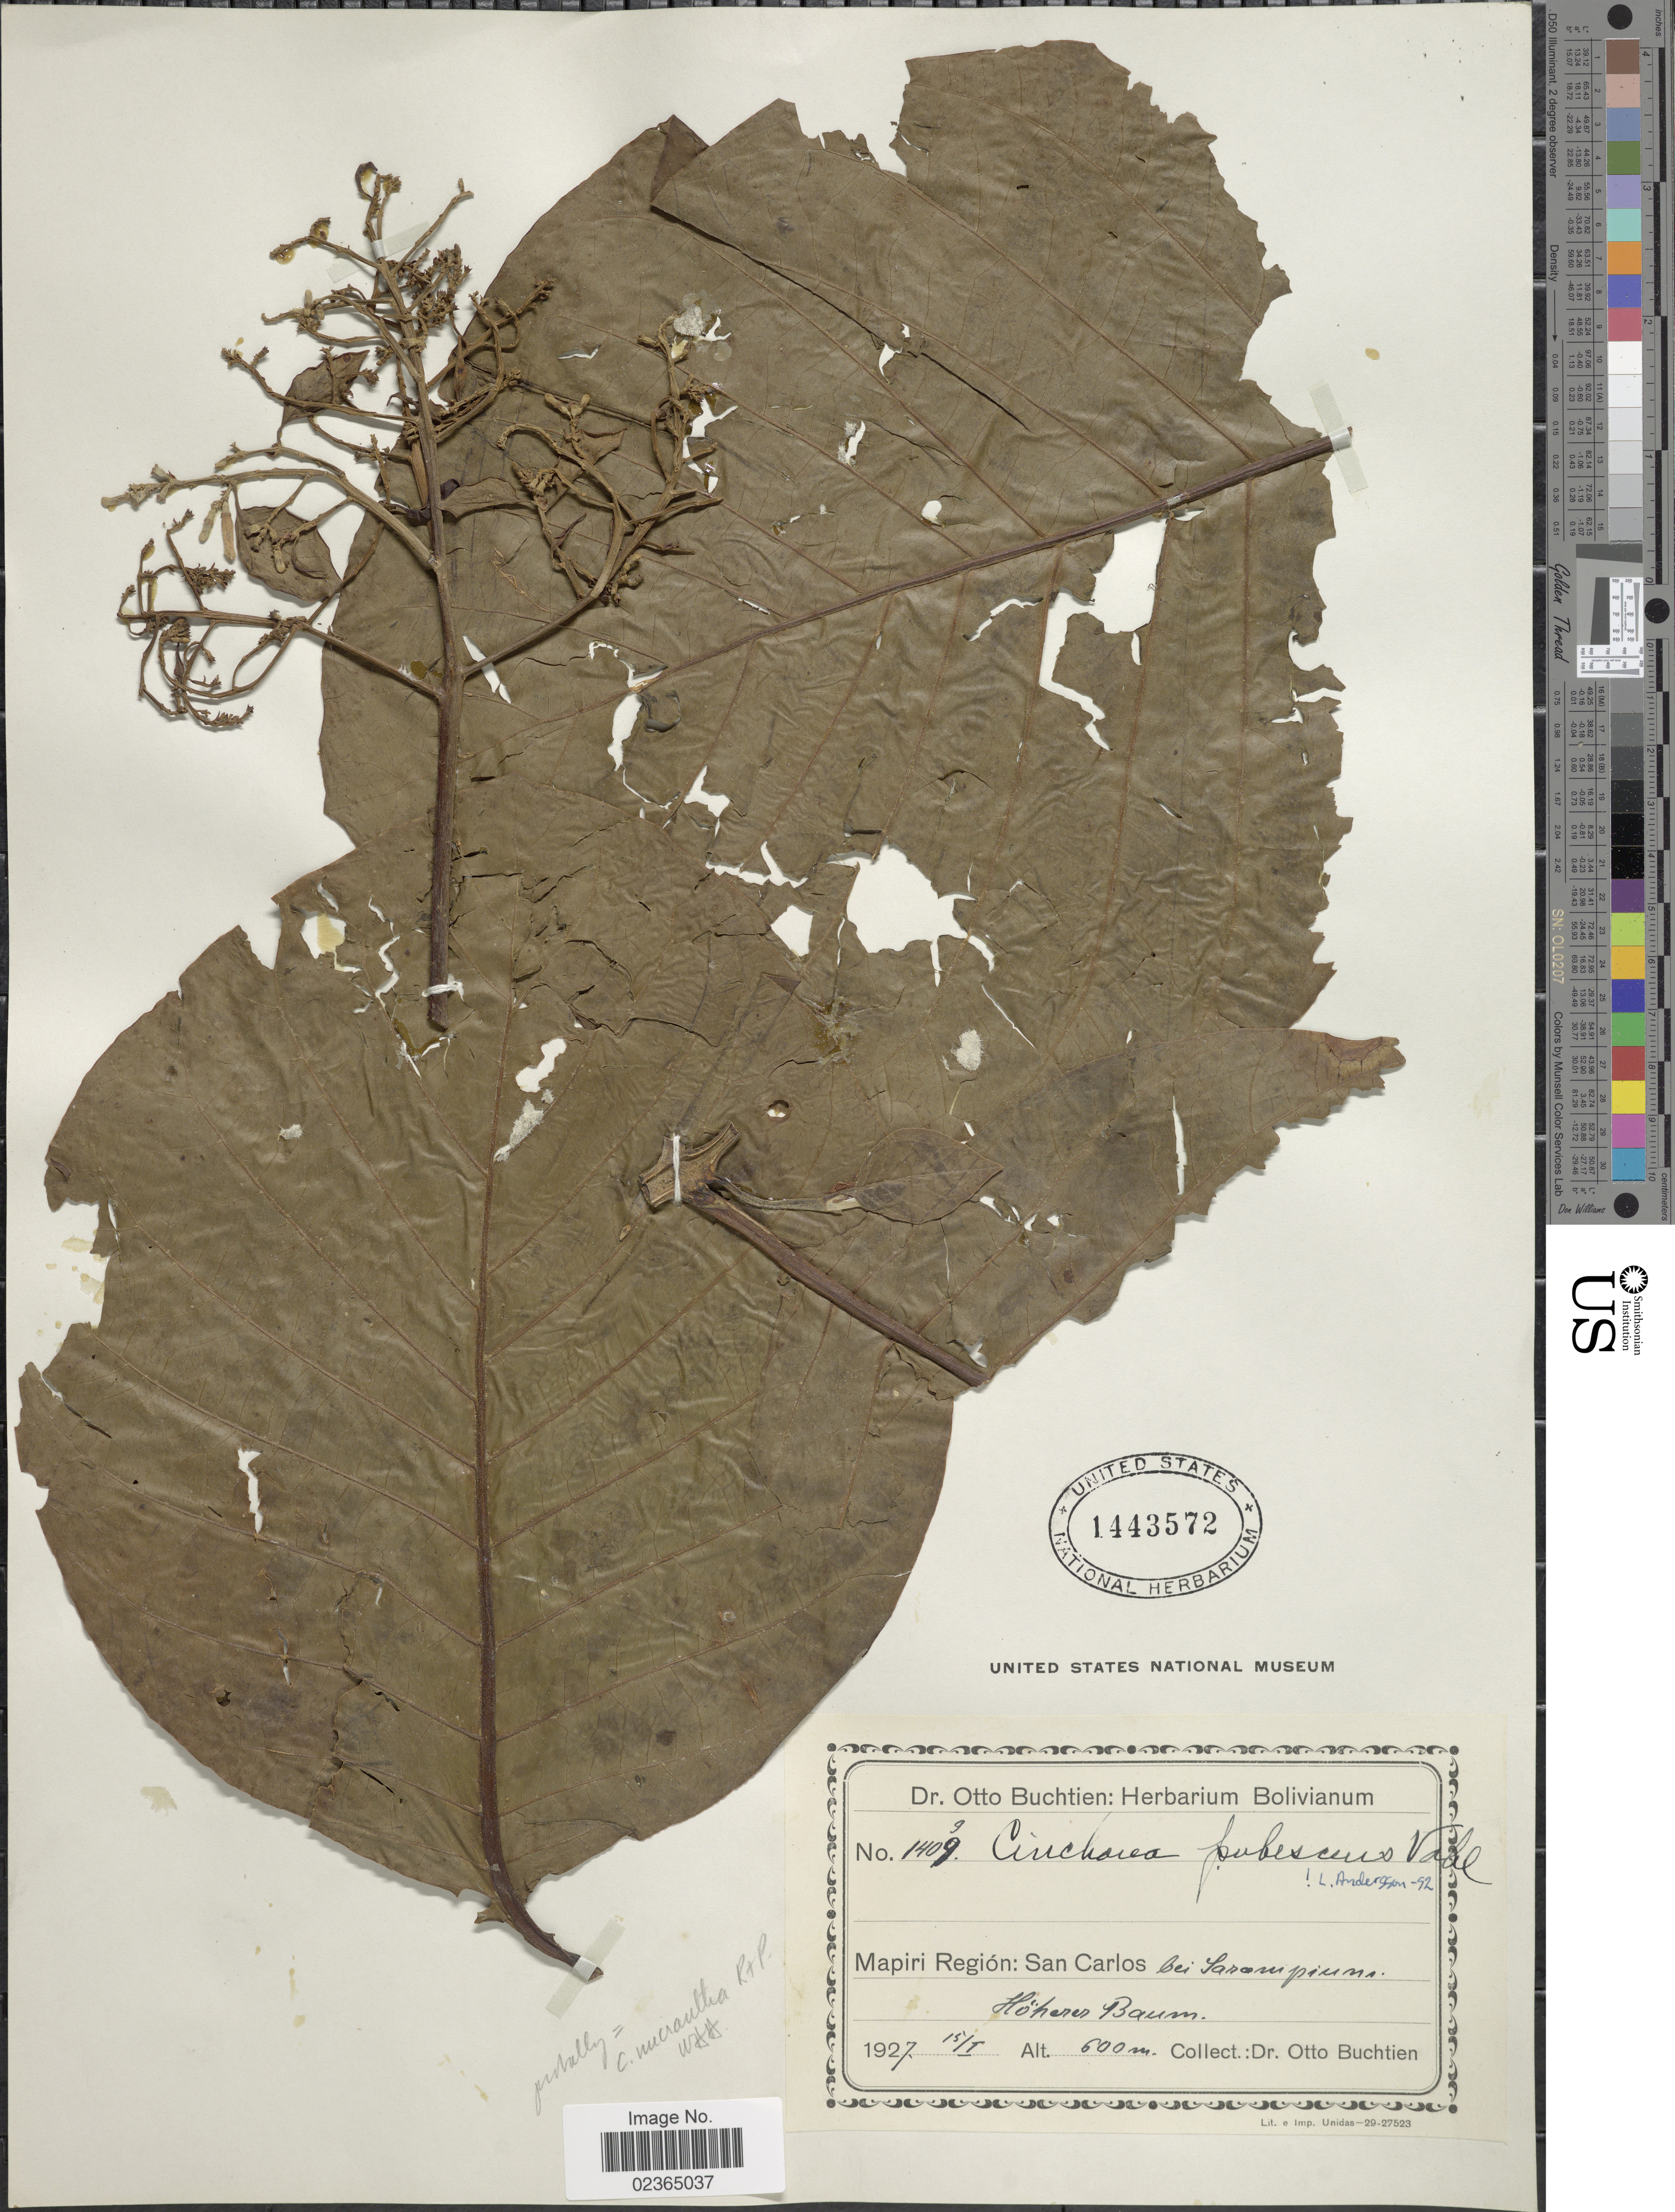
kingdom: Plantae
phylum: Tracheophyta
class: Magnoliopsida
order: Gentianales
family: Rubiaceae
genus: Cinchona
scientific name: Cinchona pubescens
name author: Vahl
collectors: O. Buchtien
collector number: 1409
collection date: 1927-01-15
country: Bolivia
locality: Mapiri Región: San Carlos bei Sarampiuni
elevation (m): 600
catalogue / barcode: US 1443572